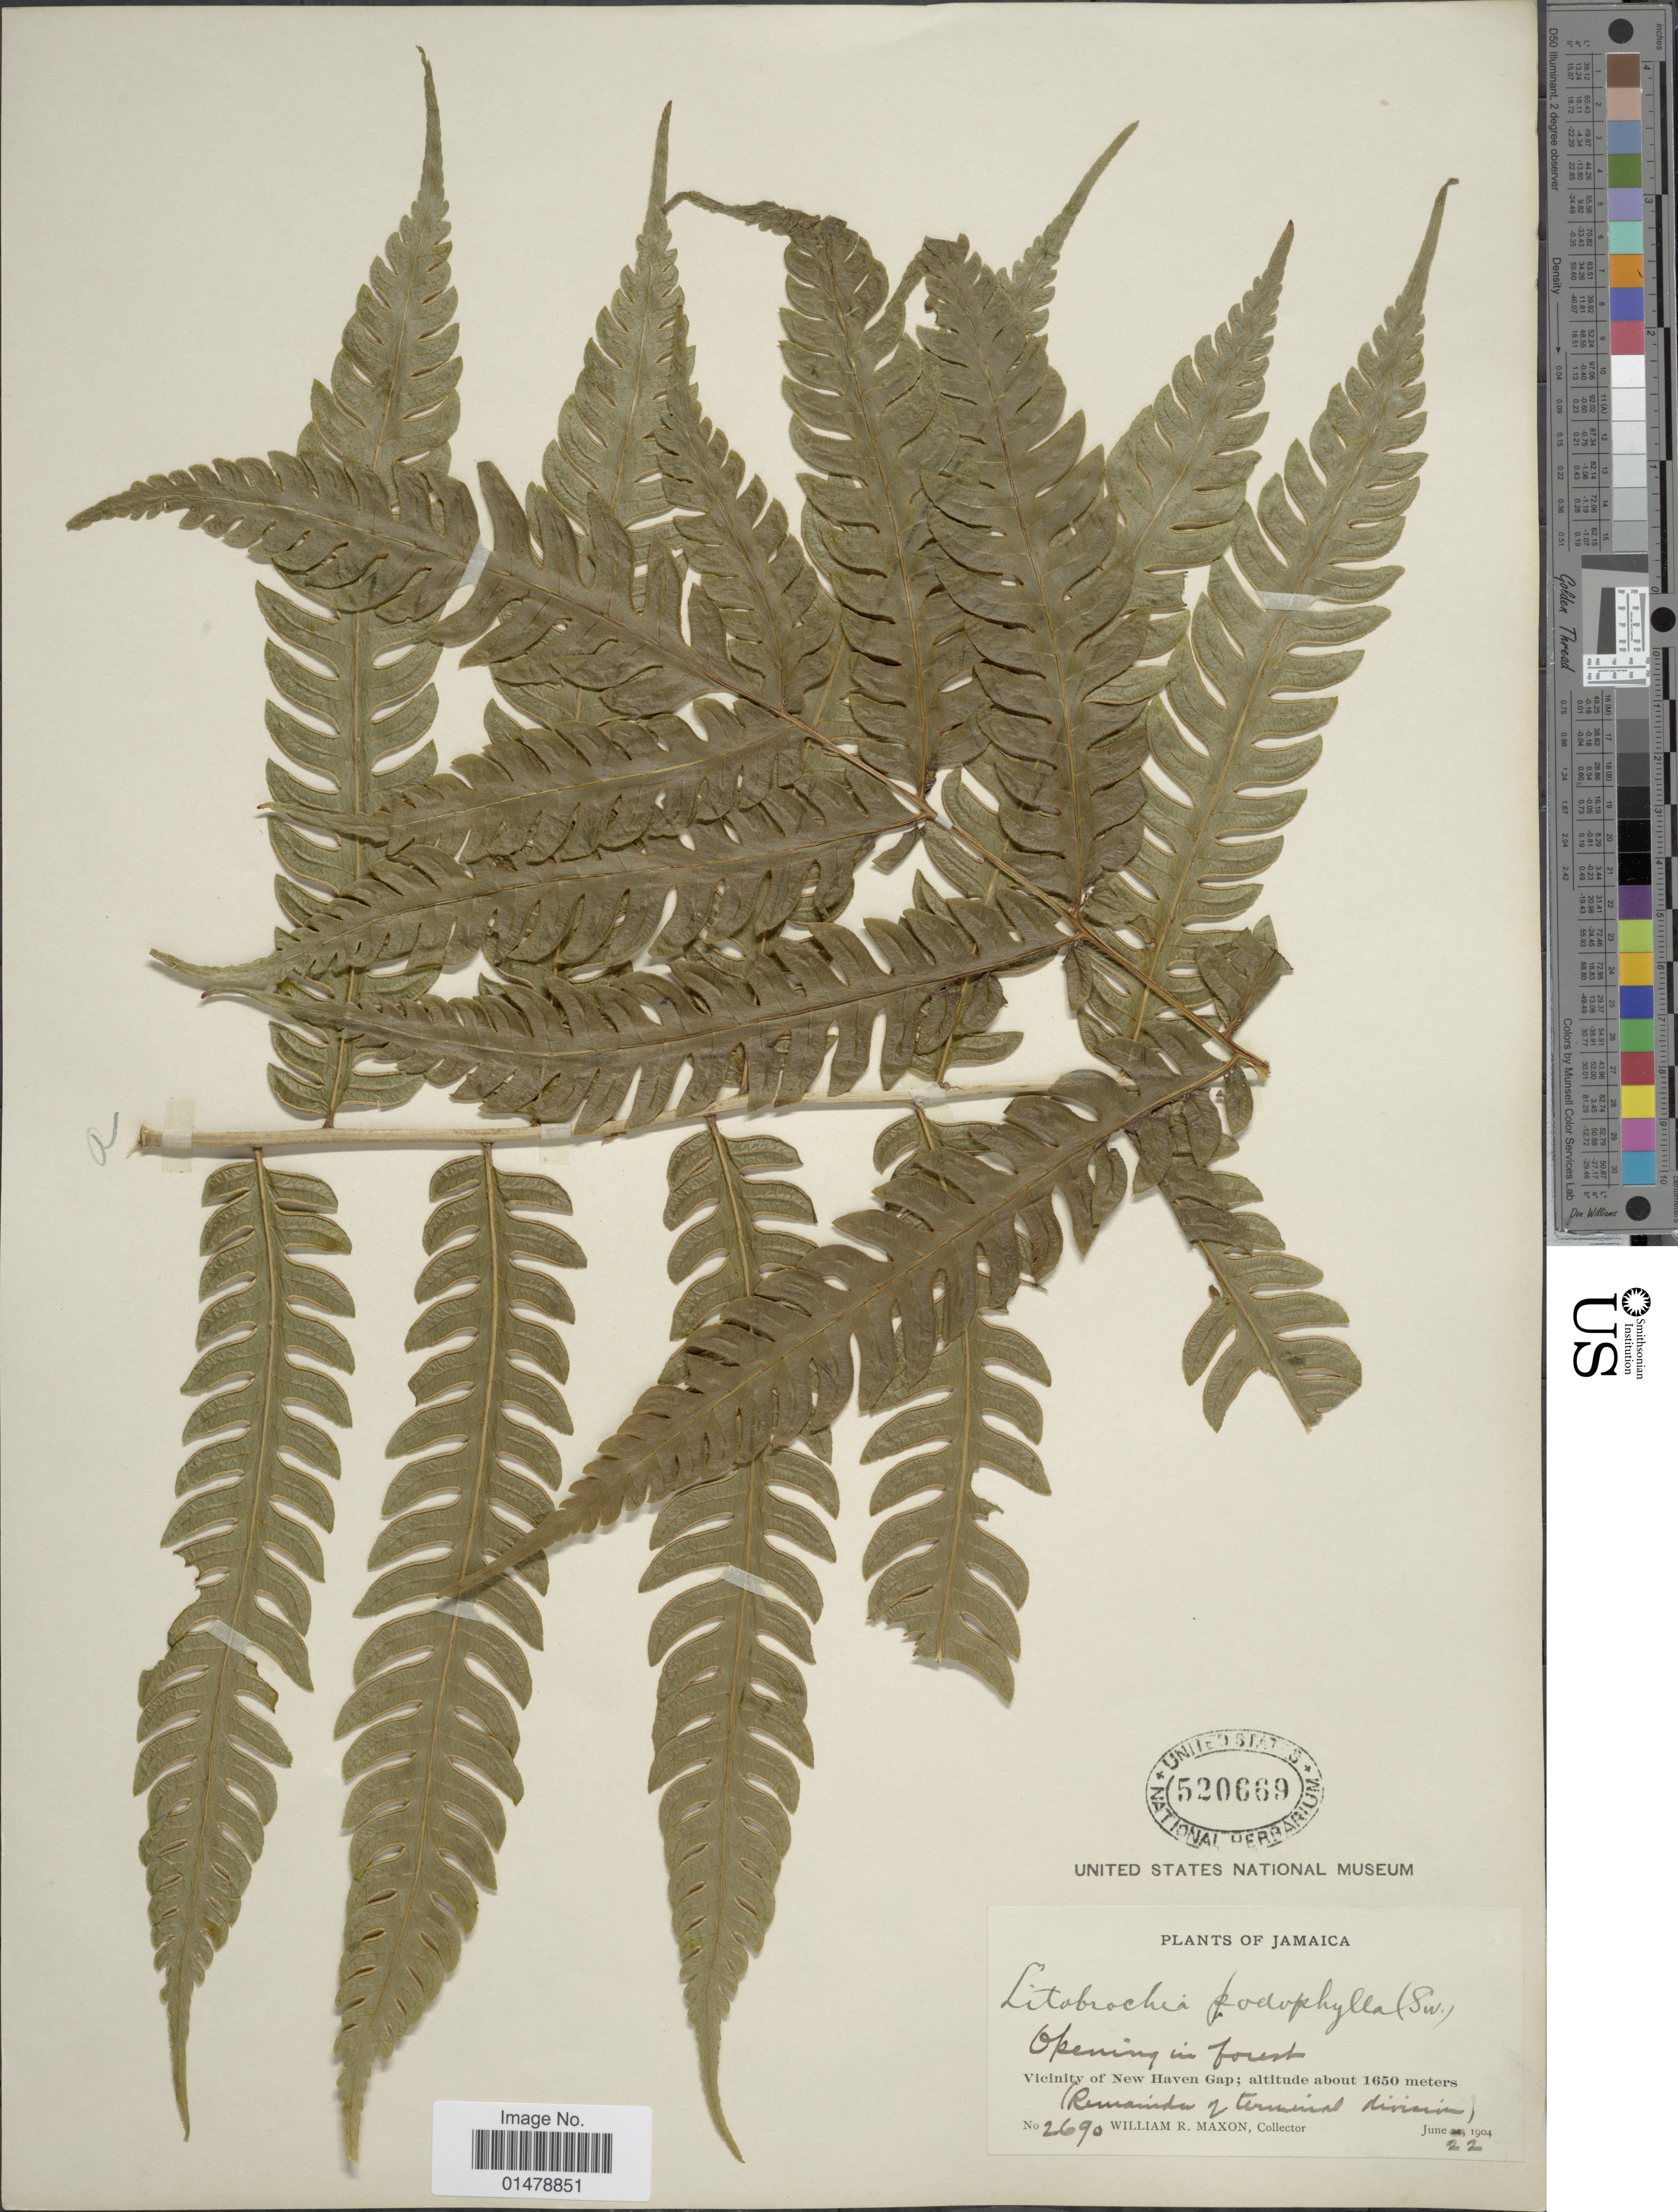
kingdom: Plantae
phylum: Tracheophyta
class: Polypodiopsida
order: Polypodiales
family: Pteridaceae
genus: Pteris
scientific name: Pteris podophylla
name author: Sw.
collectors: W. R. Maxon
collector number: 2690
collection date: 1904-06-22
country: Jamaica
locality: Vicinity of New Haven Gap. Remainder of terminal division.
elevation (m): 1650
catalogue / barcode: US 520669